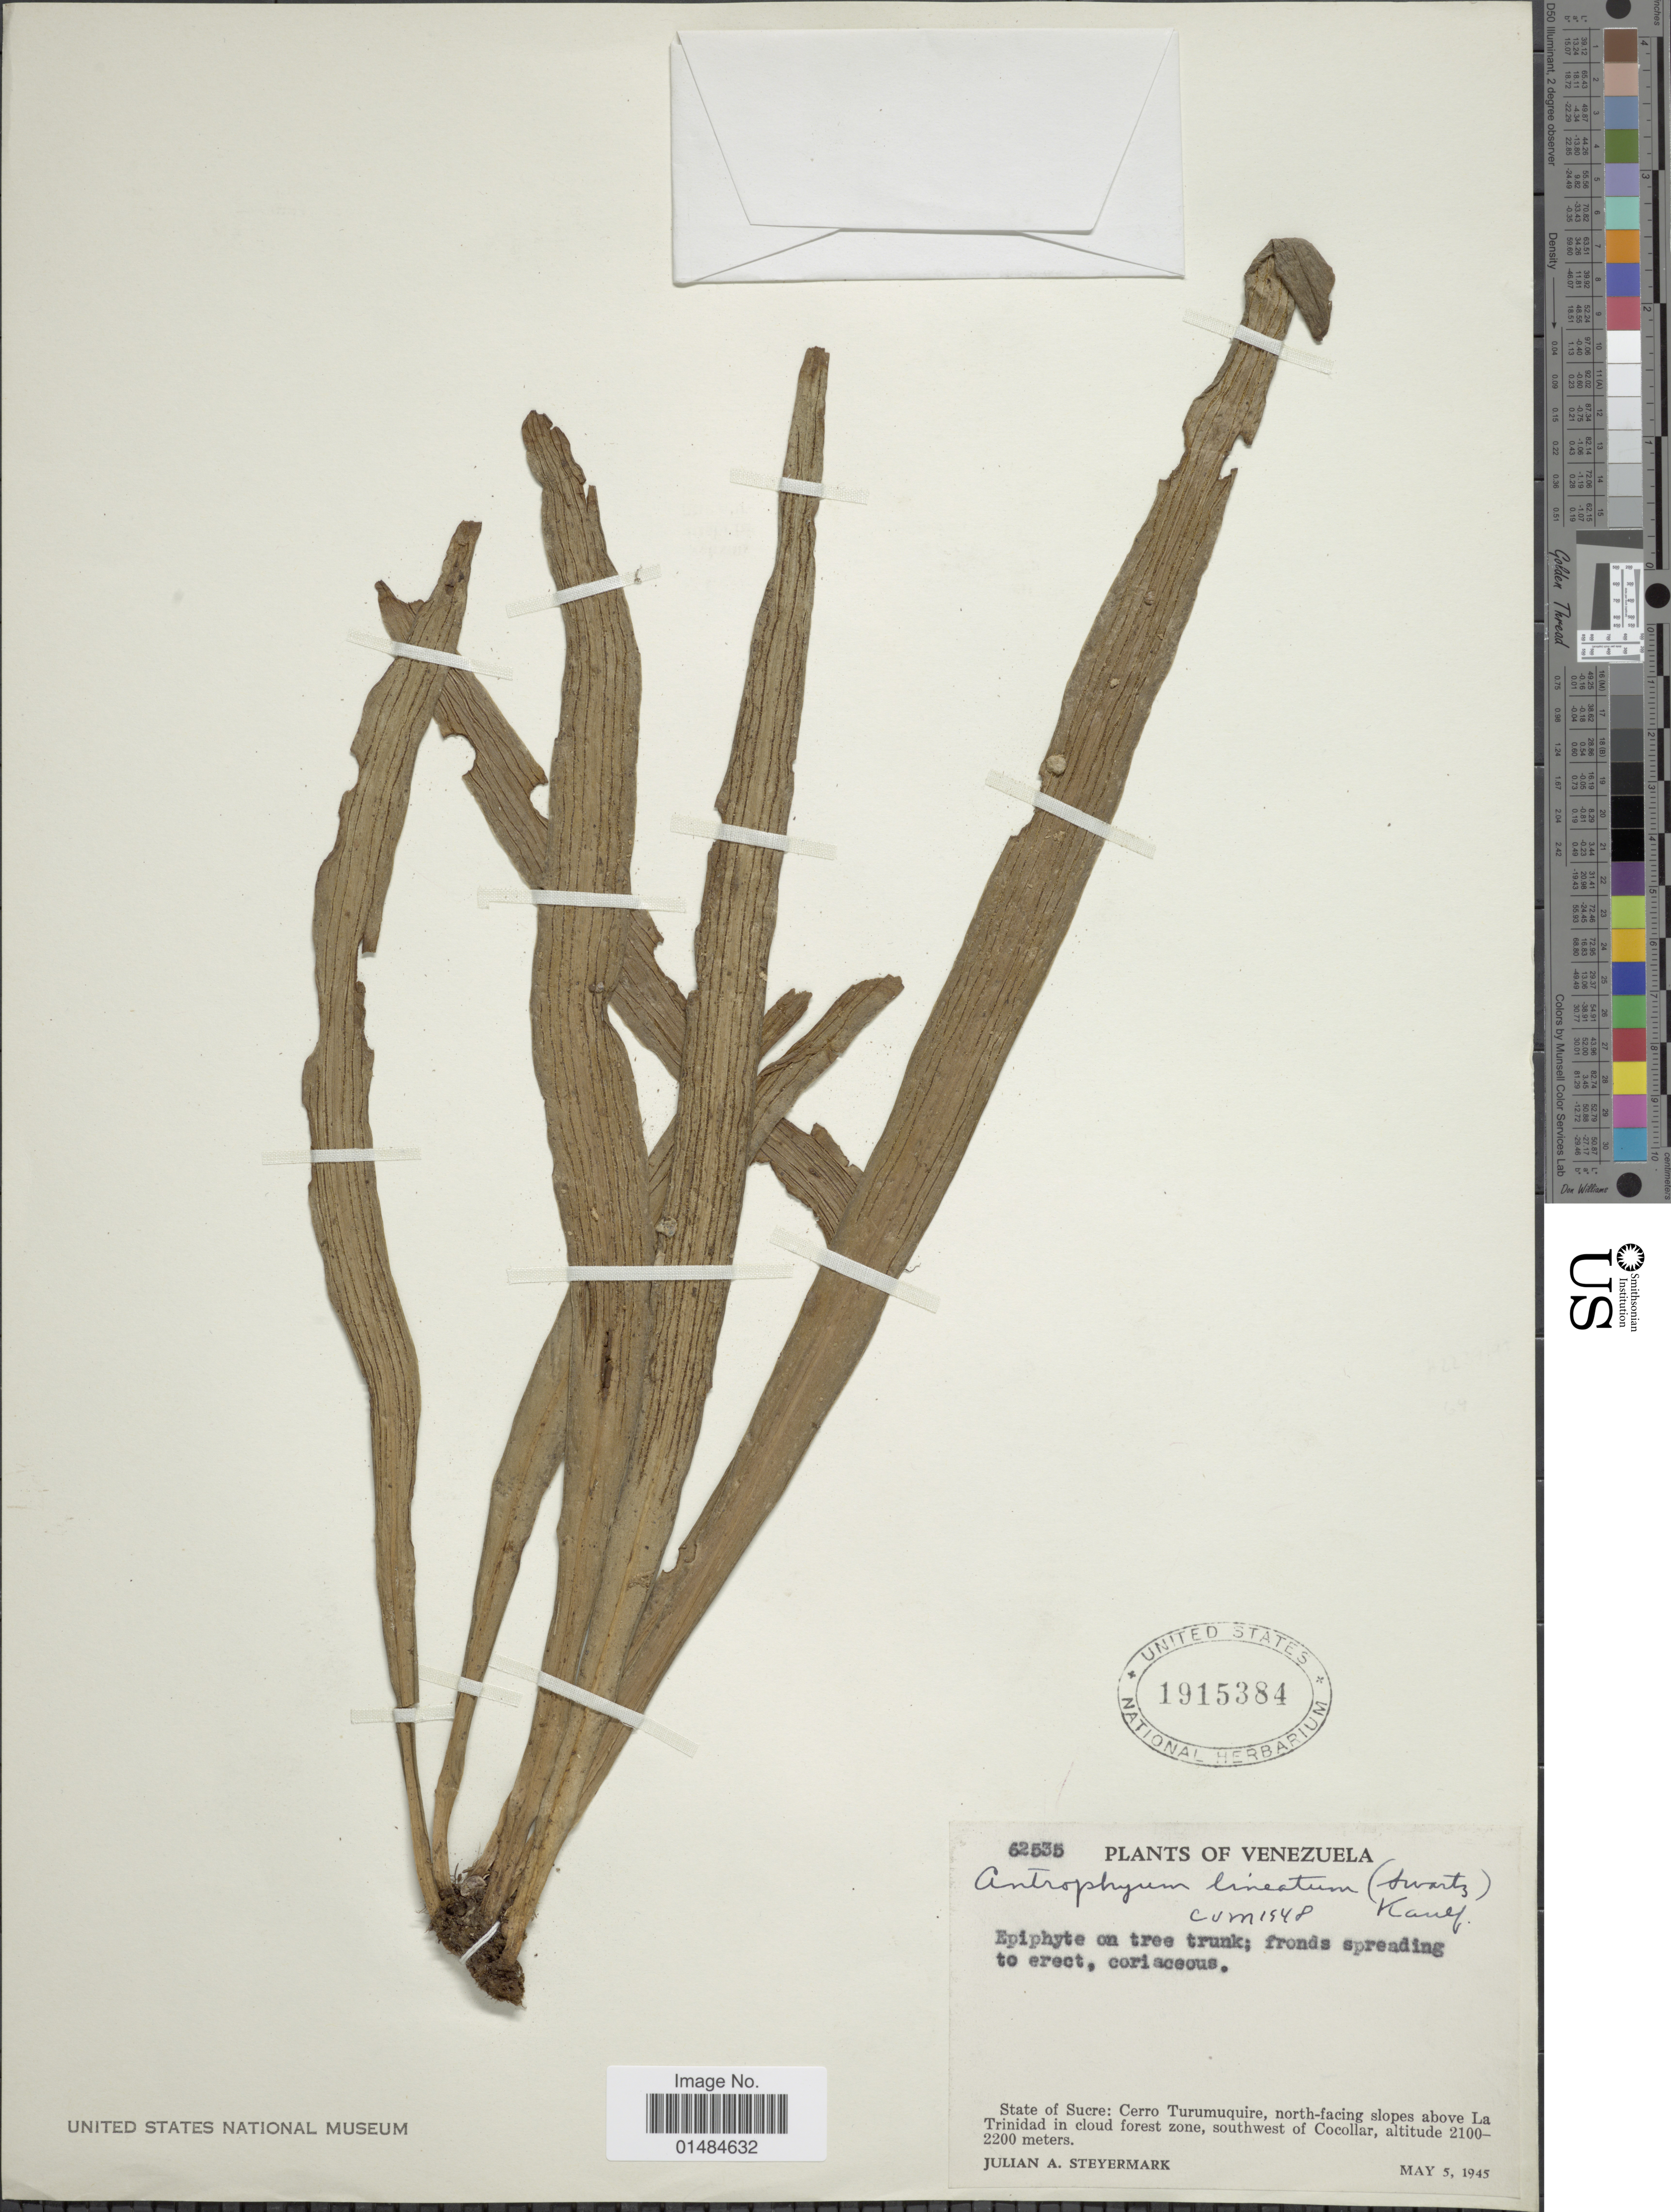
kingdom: Plantae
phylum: Tracheophyta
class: Polypodiopsida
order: Polypodiales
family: Pteridaceae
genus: Polytaenium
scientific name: Polytaenium lineatum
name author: (Sw.) J. Sm.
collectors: J. Steyermark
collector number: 62535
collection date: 1945-05-05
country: Venezuela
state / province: Sucre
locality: State of Sucre: Cerro Turumuquire, north-facing slopes above La Trinidad in cloud forest zone, southwest of Cocollar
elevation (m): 2100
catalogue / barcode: US 1915384